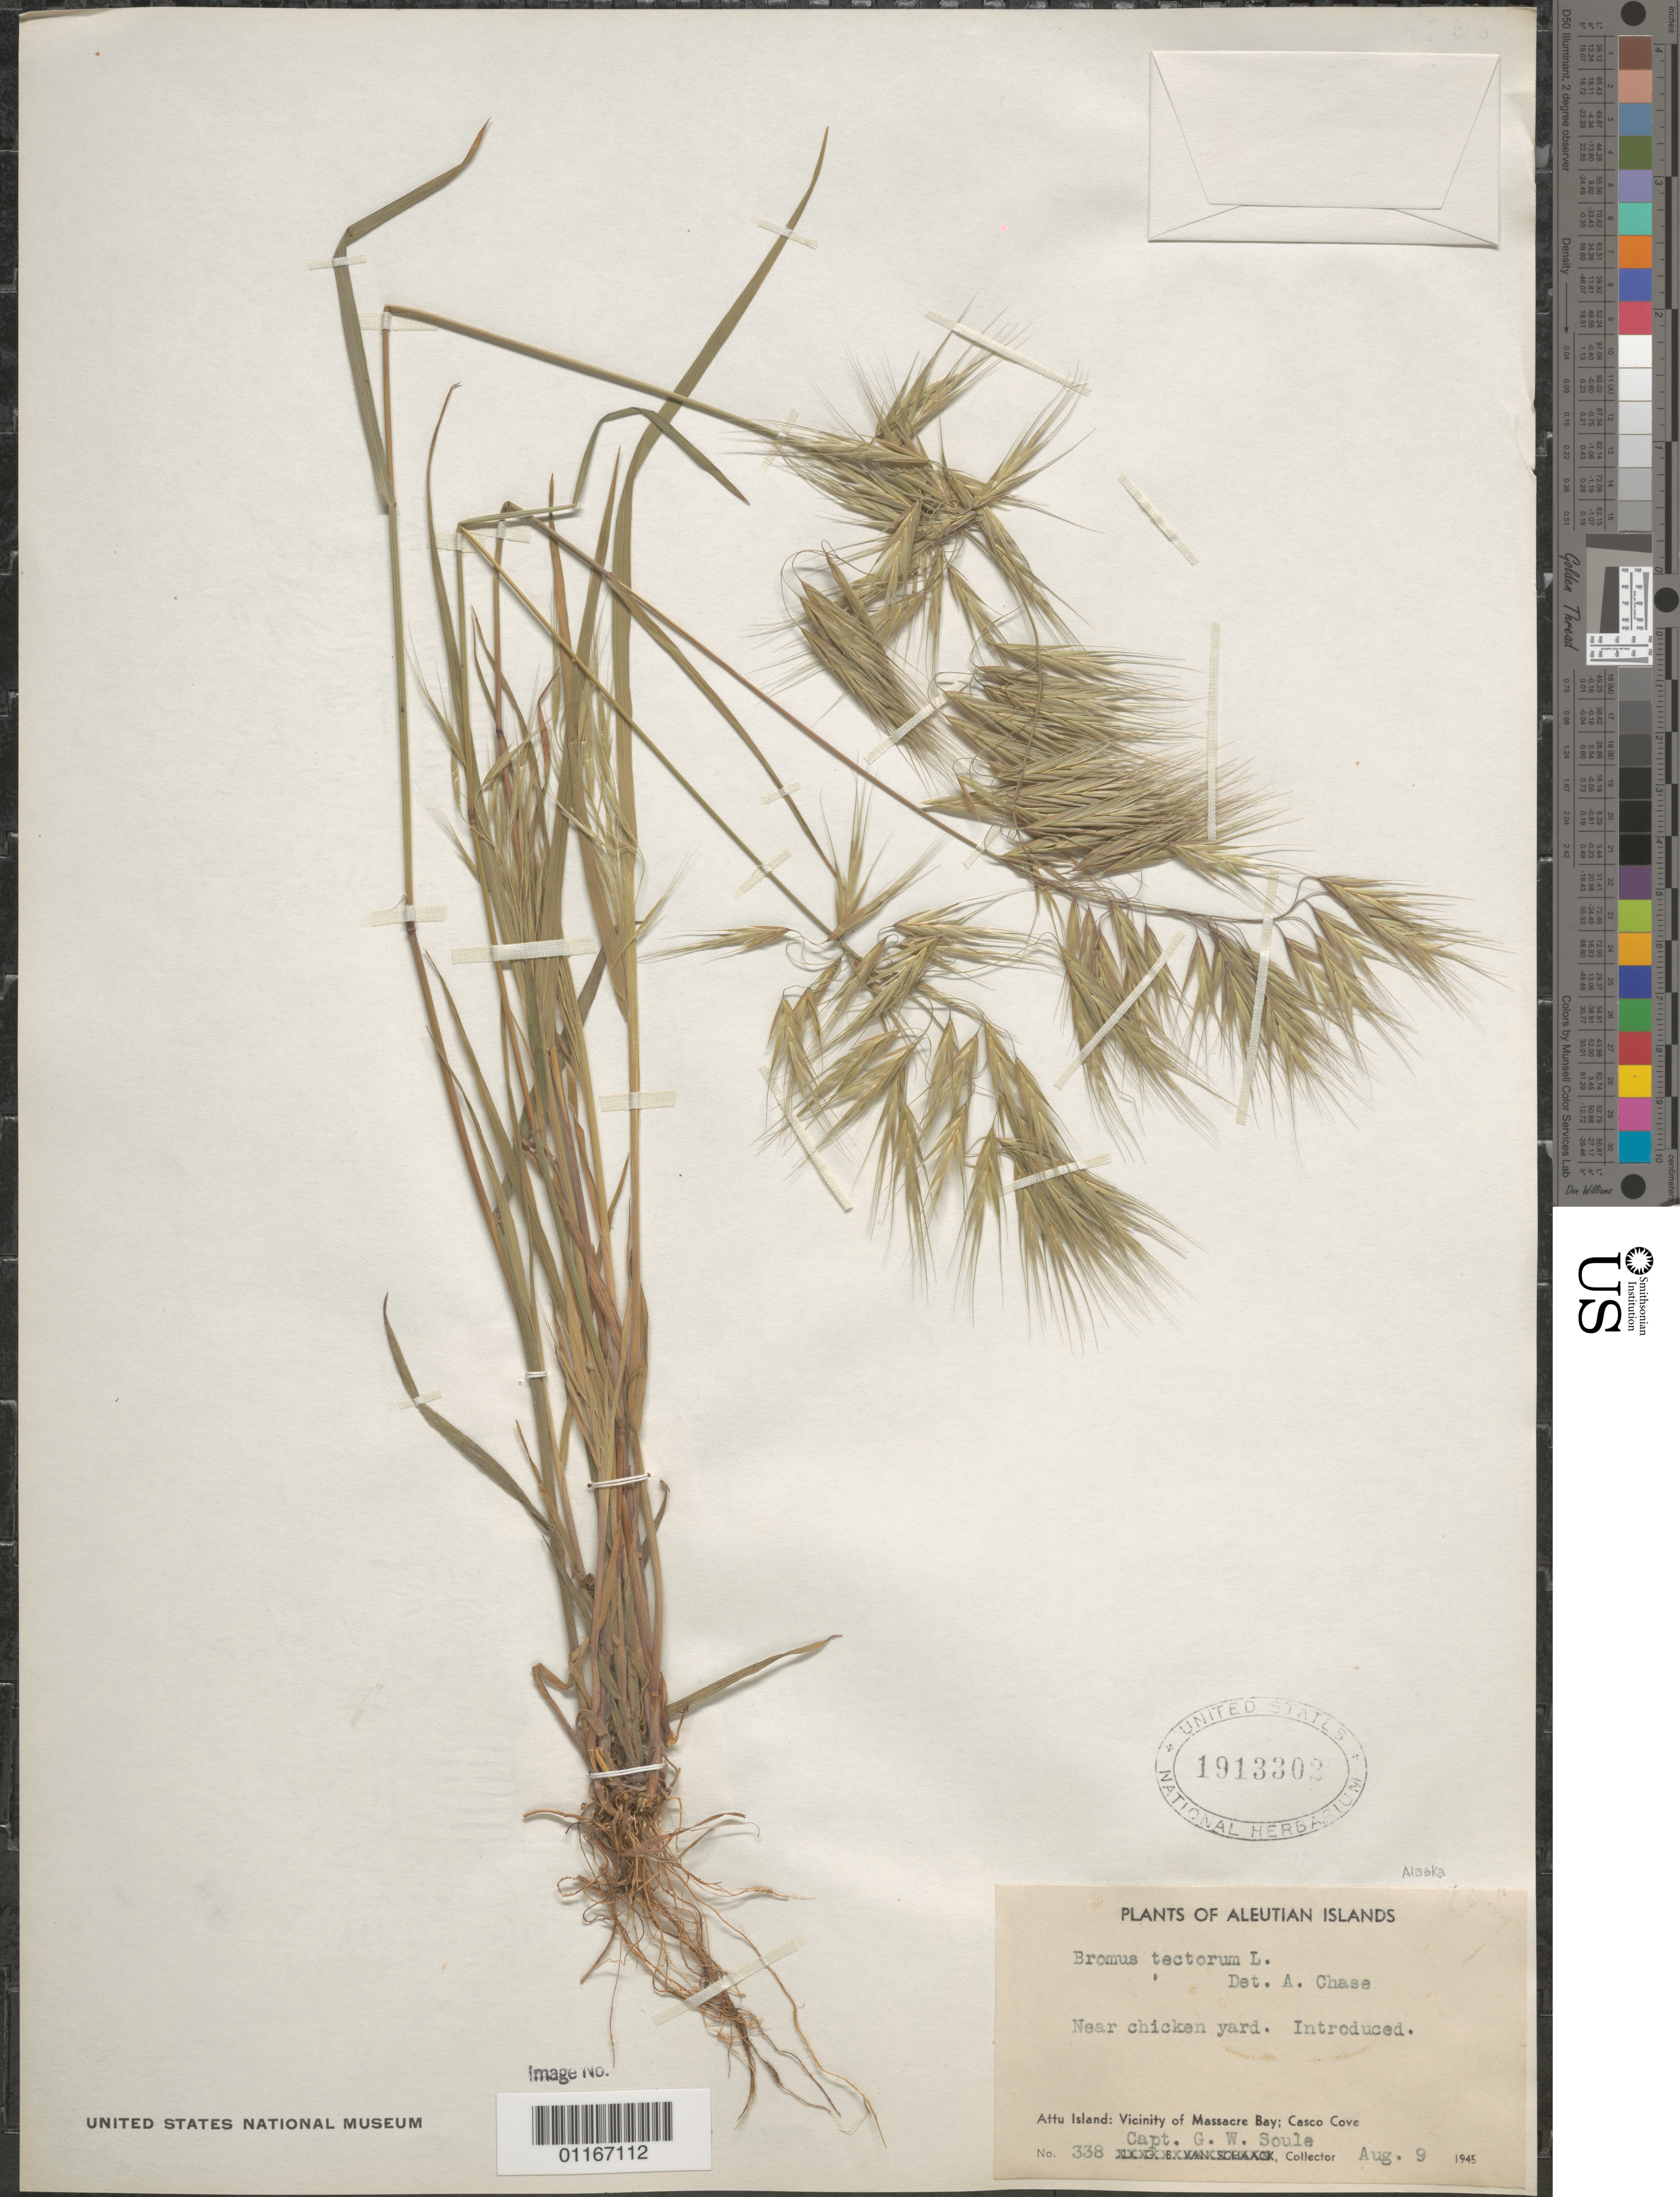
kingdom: Plantae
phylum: Tracheophyta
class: Liliopsida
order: Poales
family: Poaceae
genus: Bromus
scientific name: Bromus tectorum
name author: L.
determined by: Chase, [M.] Agnes, (US)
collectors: G. Soule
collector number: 338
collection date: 1945-08-09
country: United States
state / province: Alaska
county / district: Attu Island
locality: Vicinity of Massacre Bay, Casco Cove, Near chicken yard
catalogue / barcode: US 1913302